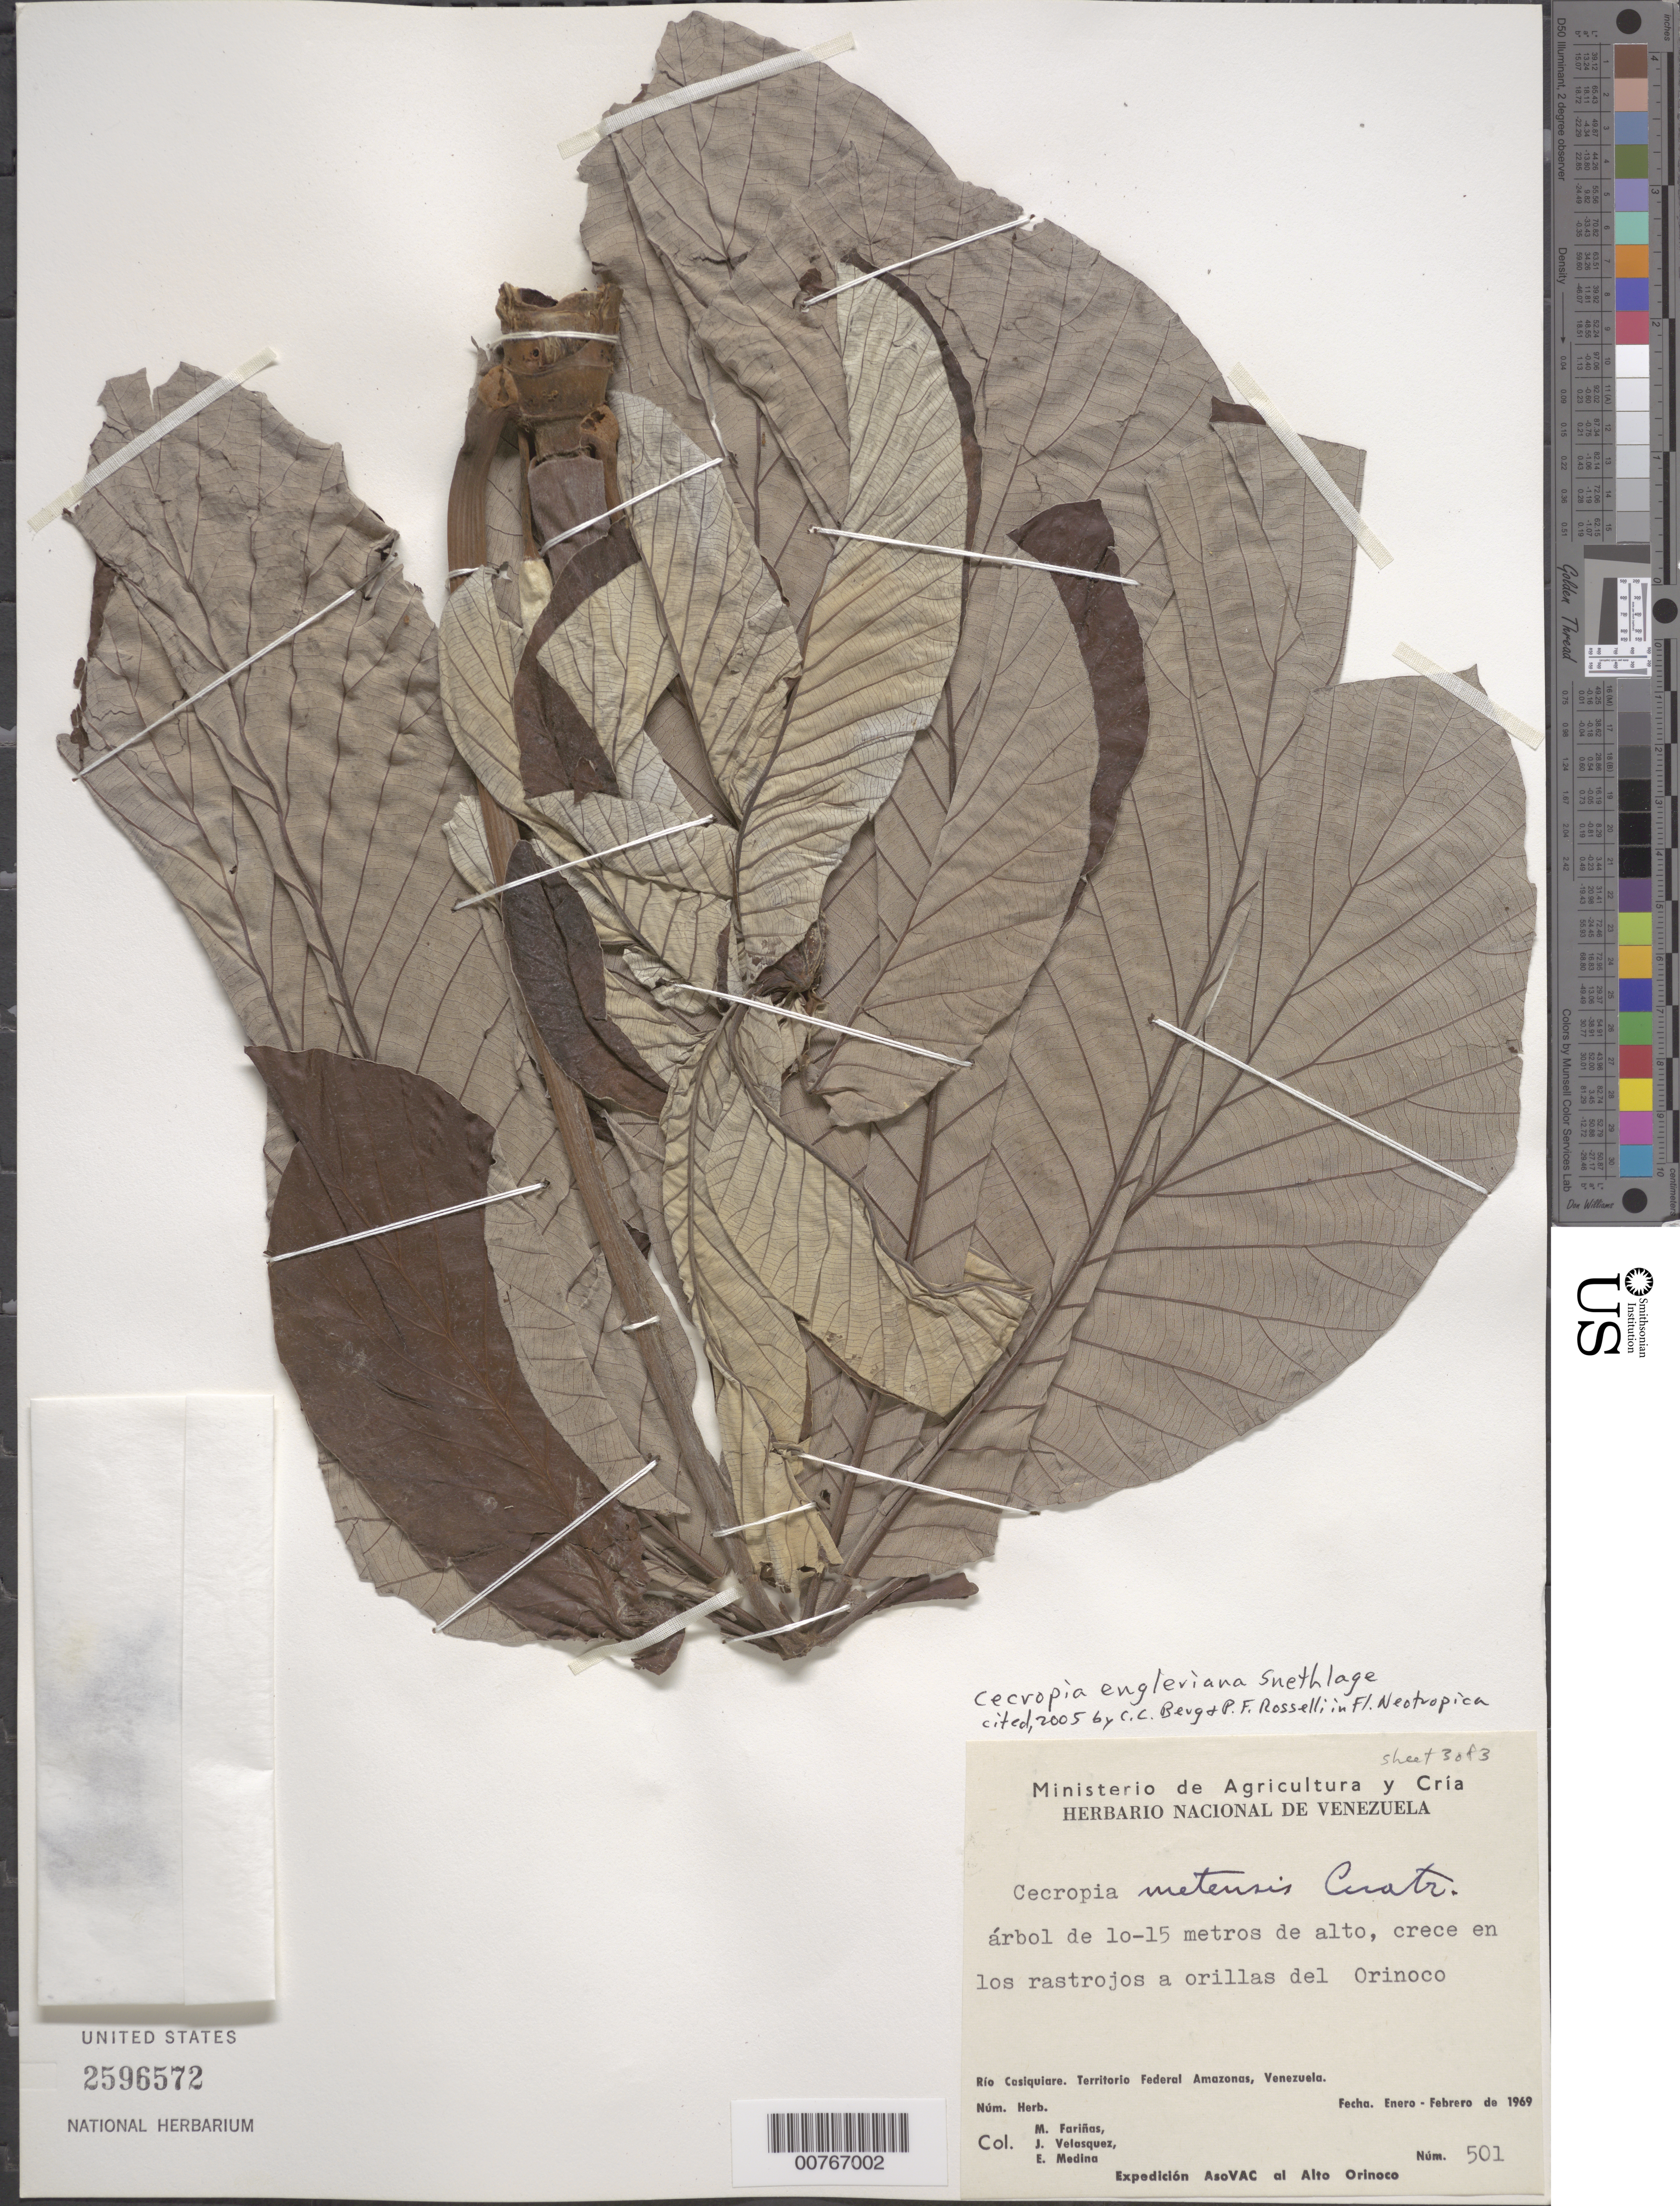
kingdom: Plantae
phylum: Tracheophyta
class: Magnoliopsida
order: Rosales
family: Urticaceae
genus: Cecropia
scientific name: Cecropia metensis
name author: Cuatrec.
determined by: Cuatrecasas, J.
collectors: M. Fariñas, J. Velasquez & E. Medina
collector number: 501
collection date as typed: Jan-69 to Feb-69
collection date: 1969-01/1969-02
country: Venezuela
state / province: Amazonas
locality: Río Casiquiare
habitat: Crece en los rastrojos a orillas del Orinoco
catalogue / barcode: US 2596572